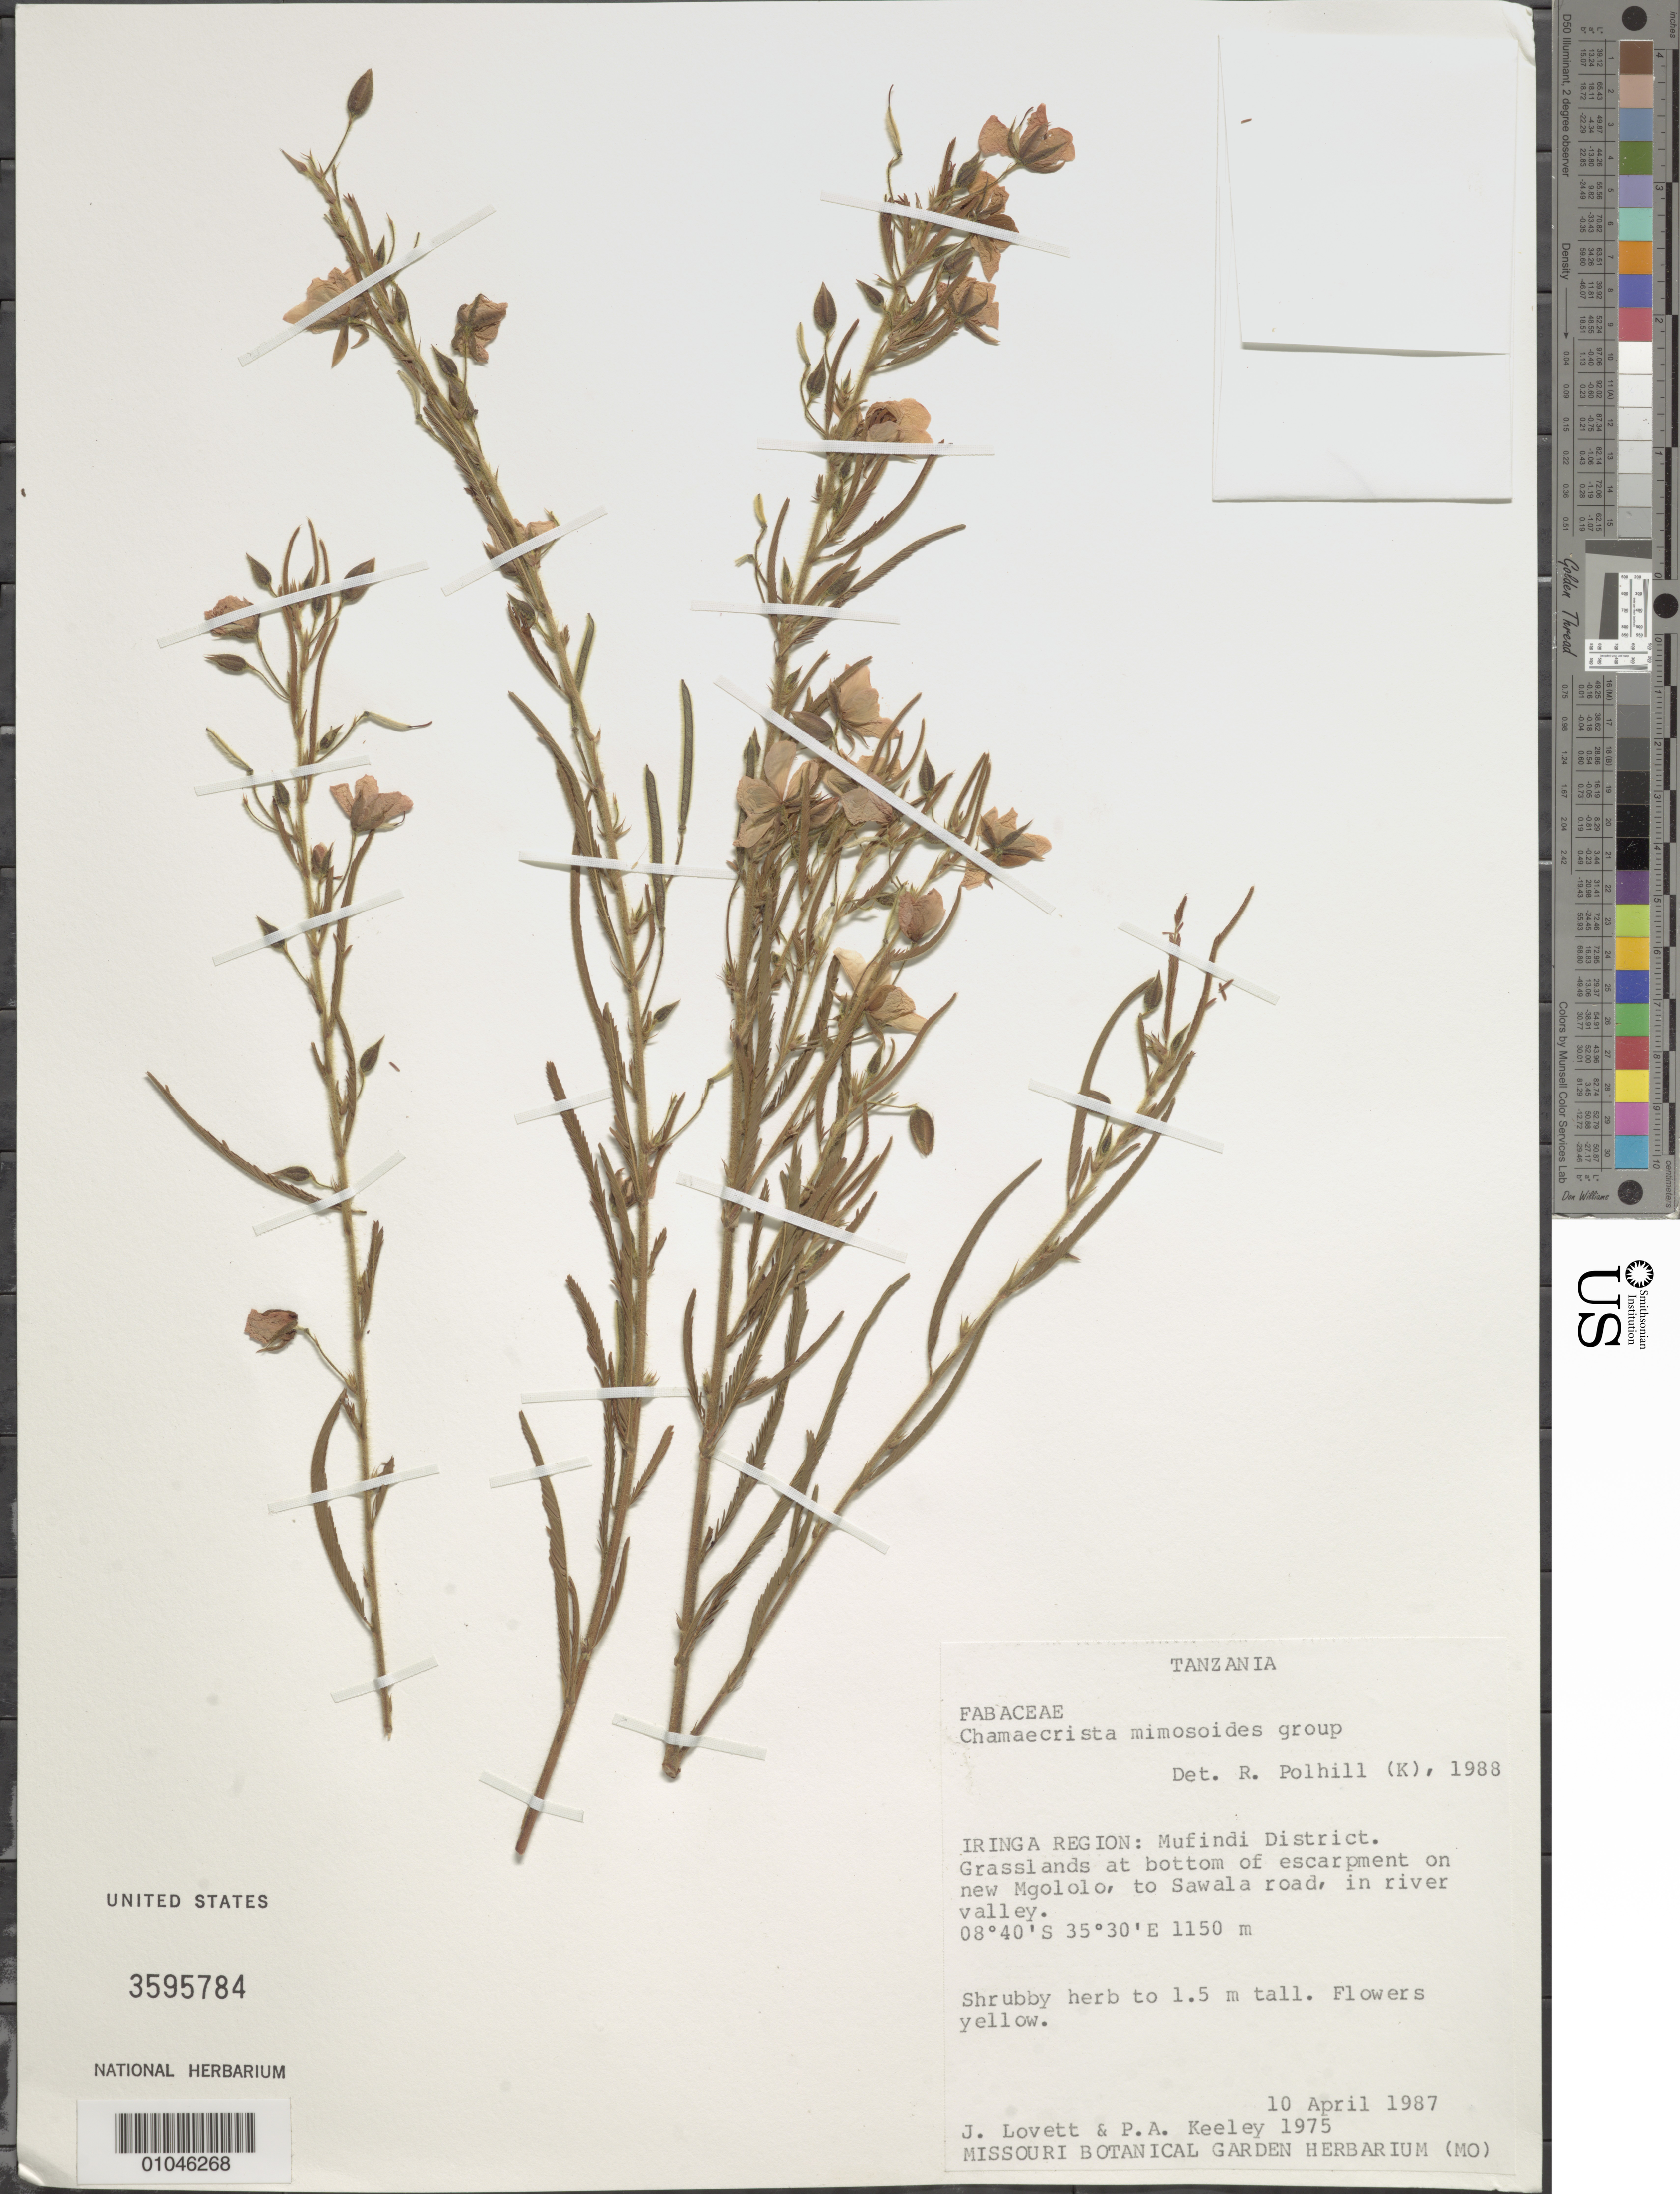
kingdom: Plantae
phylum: Tracheophyta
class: Magnoliopsida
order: Fabales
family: Fabaceae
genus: Chamaecrista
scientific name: Chamaecrista mimosoides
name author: (L.) Greene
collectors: J. Lovett & P. A. Keeley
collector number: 1975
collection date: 1987-04-10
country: Tanzania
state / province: Iringa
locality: Grasslands at bottom of escarpment on new Mgololo, to Sawala road, Mufindi District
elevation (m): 1150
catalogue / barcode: US 3595784